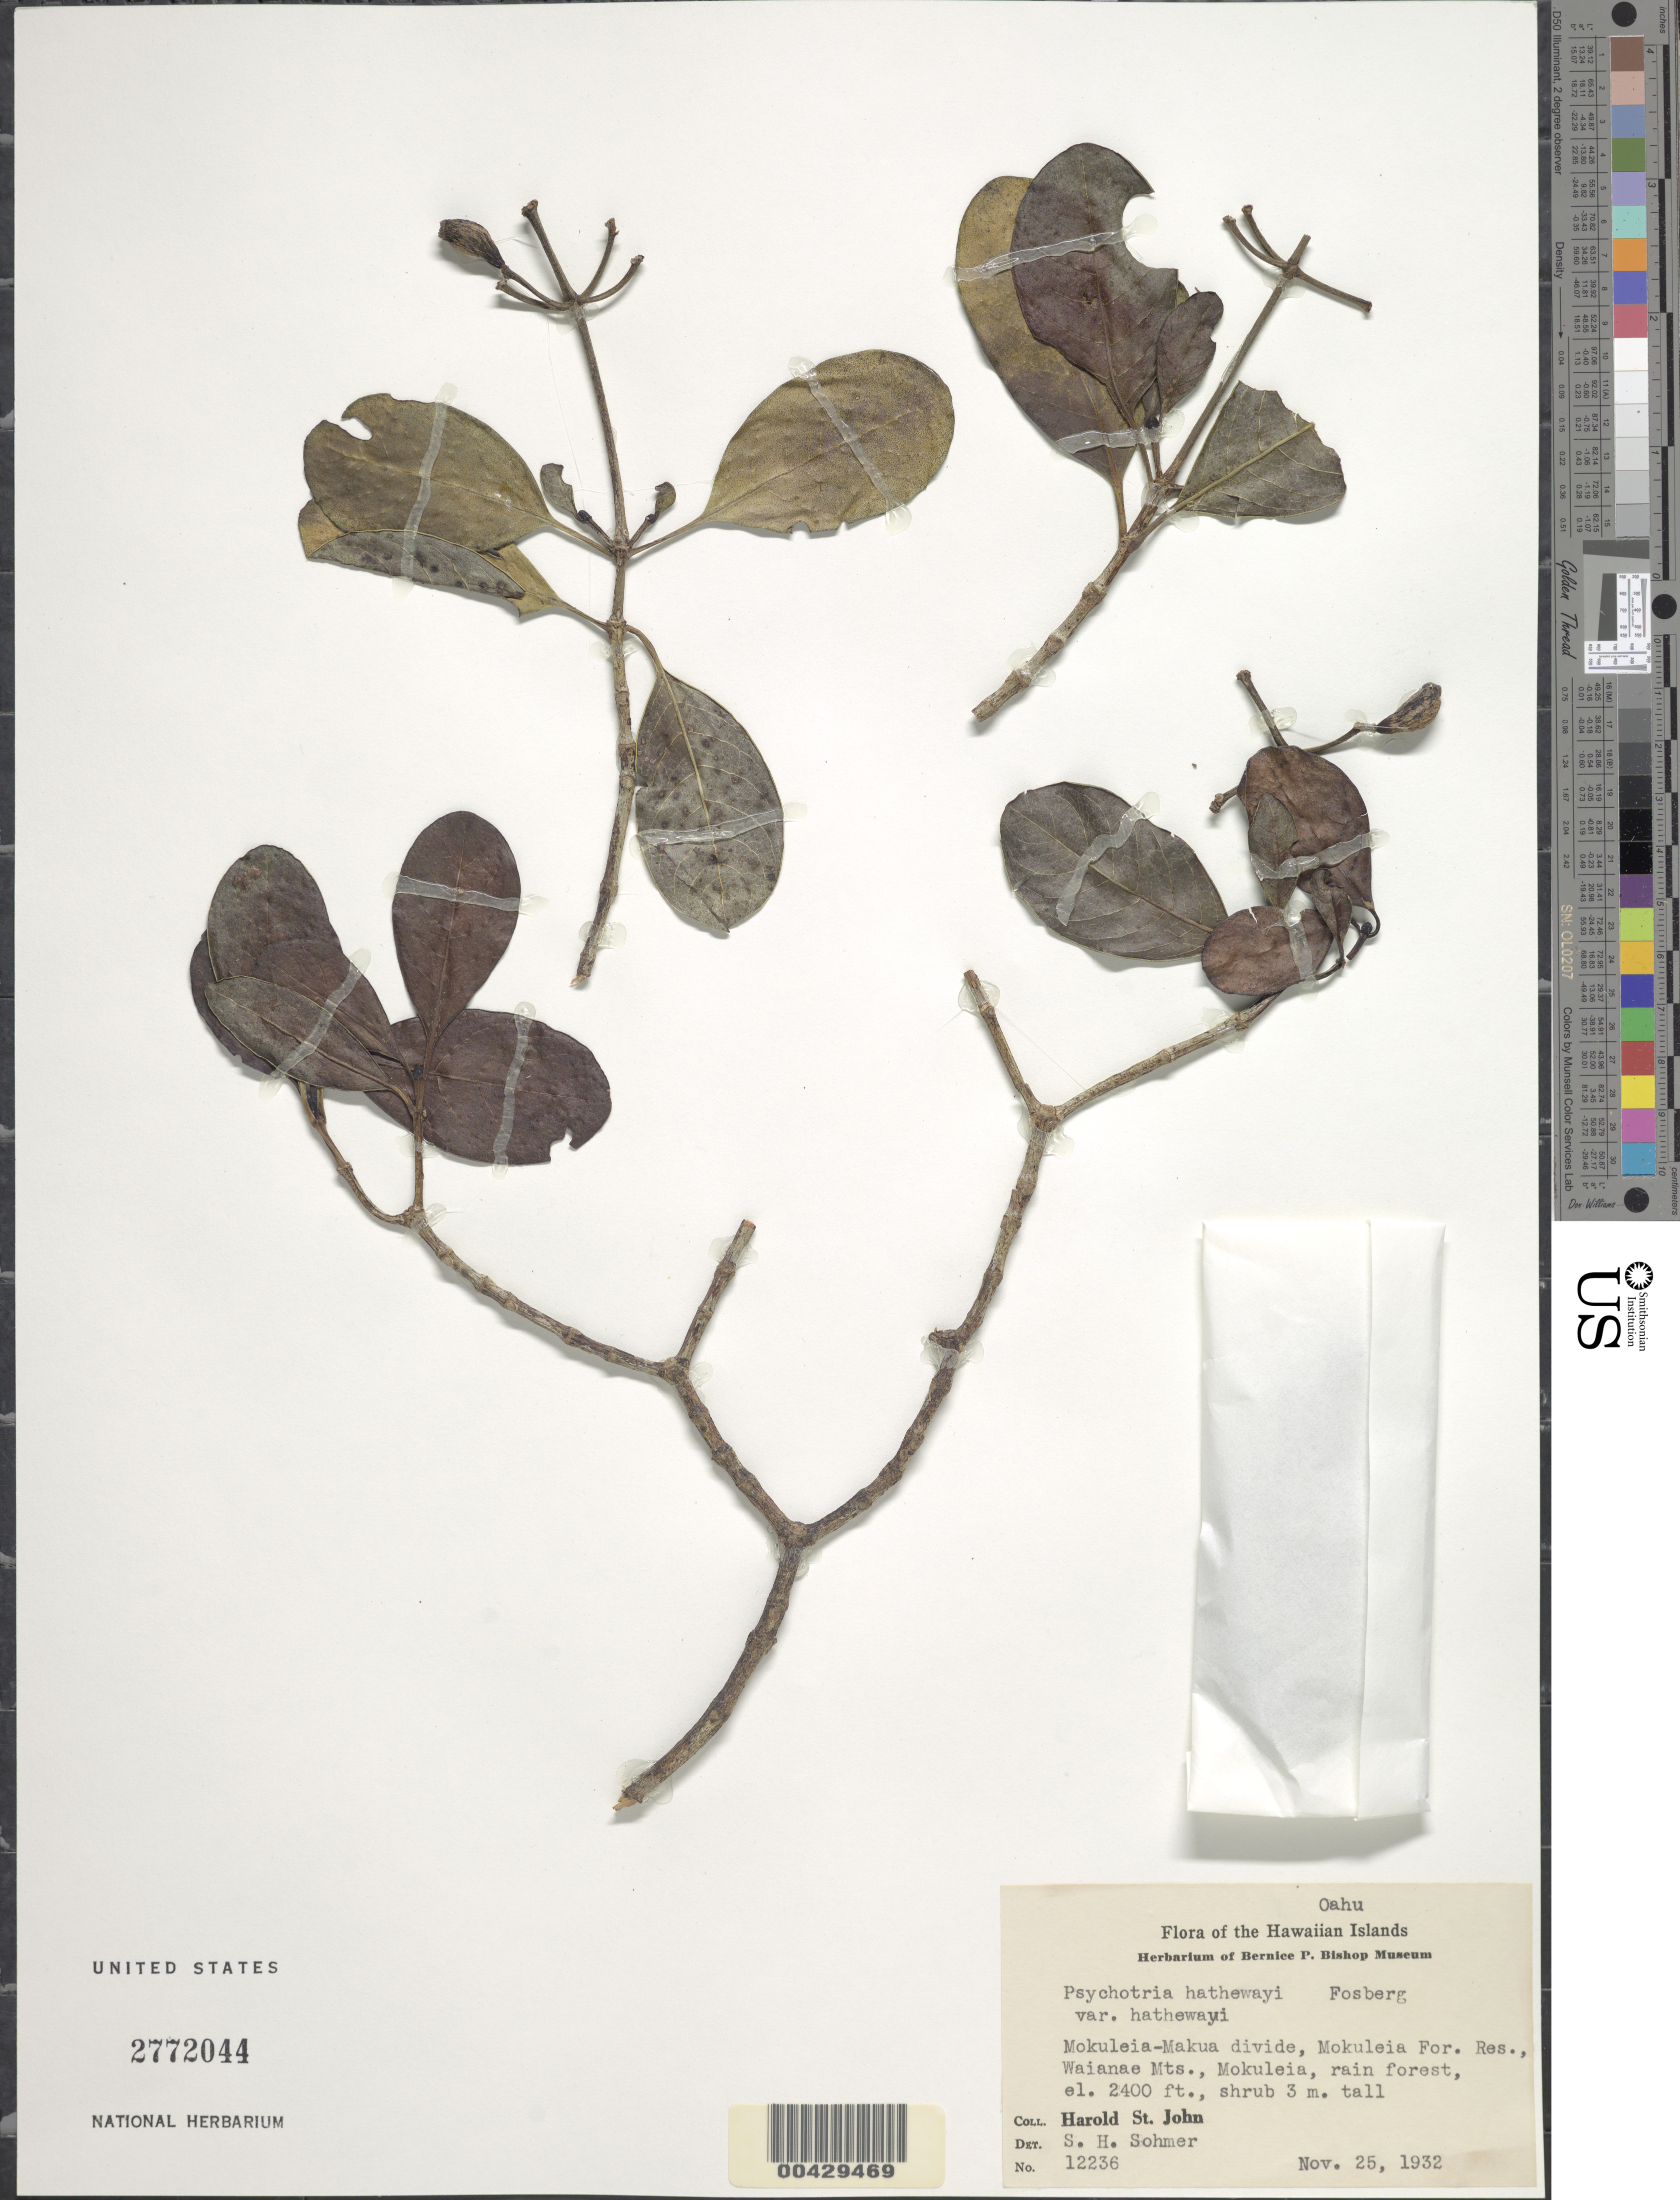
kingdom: Plantae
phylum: Tracheophyta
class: Magnoliopsida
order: Gentianales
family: Rubiaceae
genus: Psychotria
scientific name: Psychotria hathewayi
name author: Fosberg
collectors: H. St. John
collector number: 12236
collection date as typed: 25 Nov 1932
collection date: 1932-11-25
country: United States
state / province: Hawaii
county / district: Honolulu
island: Oahu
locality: Mokuleia-Makua Divide, Mokuleia Forest Reserve, Waianae Mts., Moukuleia.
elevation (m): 732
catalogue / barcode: US 2772044